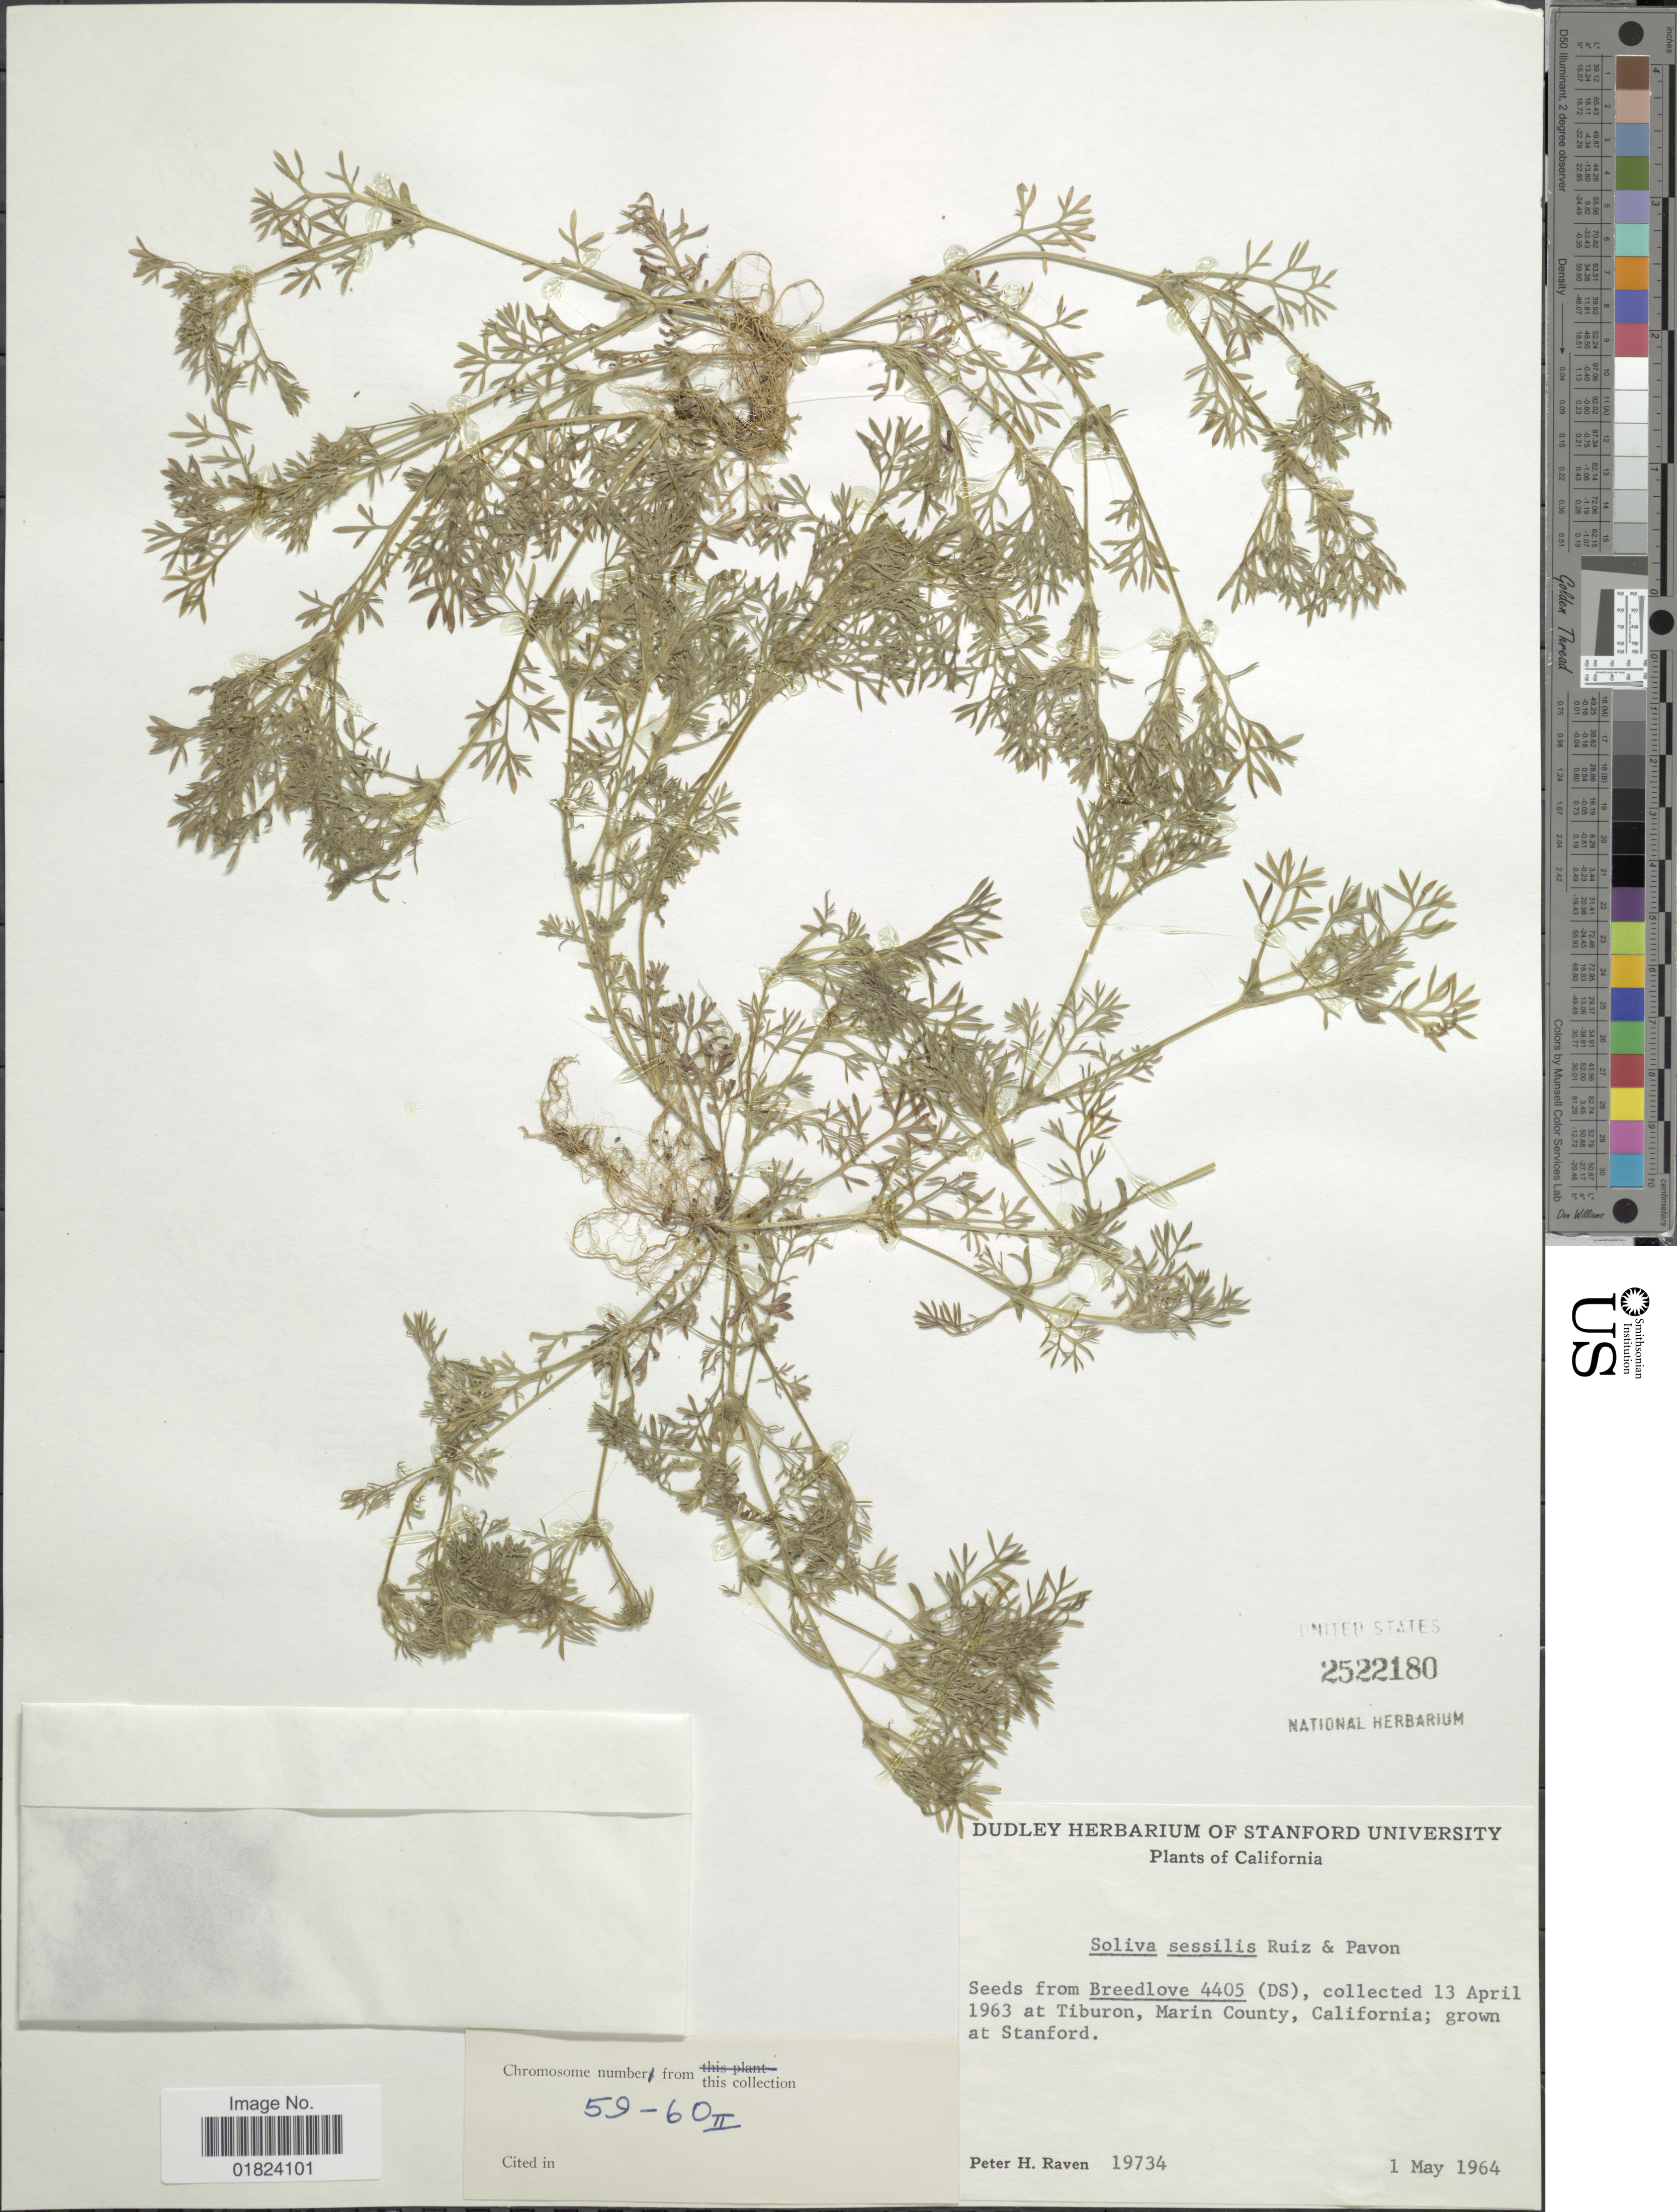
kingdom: Plantae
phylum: Tracheophyta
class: Magnoliopsida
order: Asterales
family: Asteraceae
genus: Soliva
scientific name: Soliva sessilis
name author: Ruiz & Pav.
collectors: P. Raven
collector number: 19734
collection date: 1963-04-13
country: United States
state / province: California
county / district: Marin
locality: Tiburon, Marin County.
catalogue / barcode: US 2522180